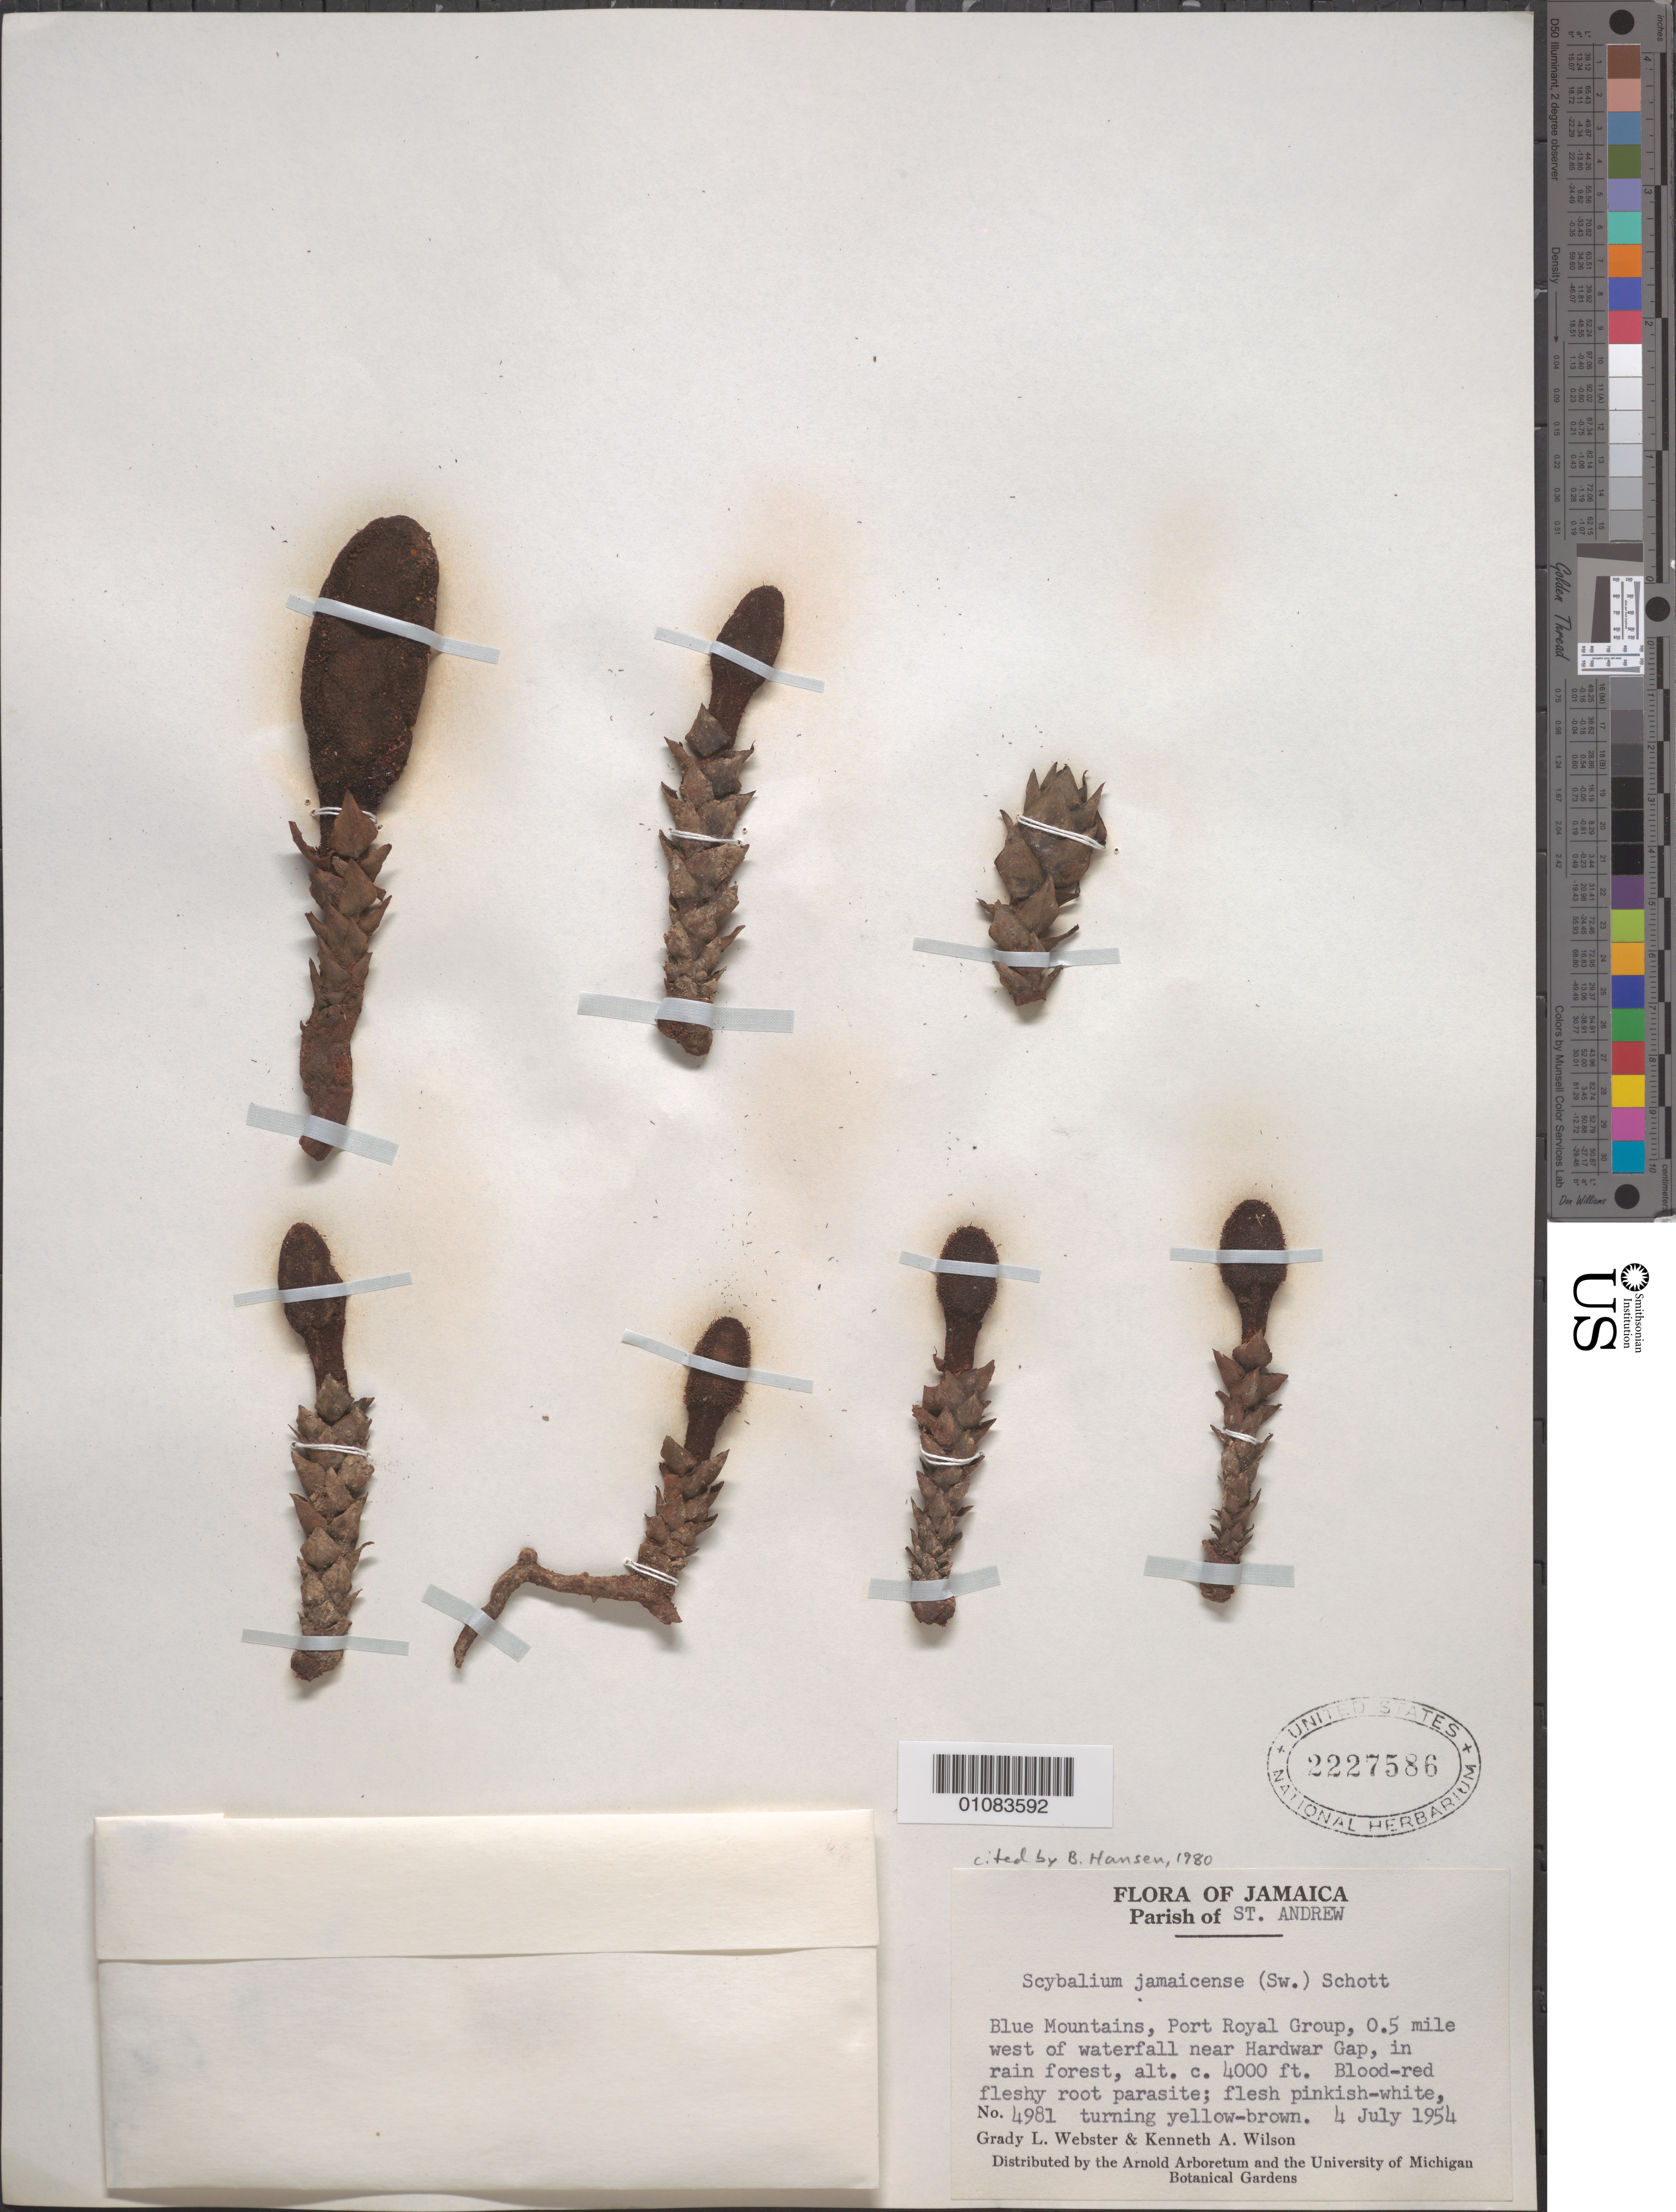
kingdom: Plantae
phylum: Tracheophyta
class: Magnoliopsida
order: Santalales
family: Balanophoraceae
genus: Scybalium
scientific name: Scybalium jamaicense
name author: (Sw.) Schott & Endl.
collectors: G. L. Webster & K. A. Wilson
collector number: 4981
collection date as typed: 04 Jul 1954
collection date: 1954-07-04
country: Jamaica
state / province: Saint Andrew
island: Jamaica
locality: Blue Mountains, port Royal Group, 0.5 mile west of waterfall near Hardwar Gap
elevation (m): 1219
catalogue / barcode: US 2227586